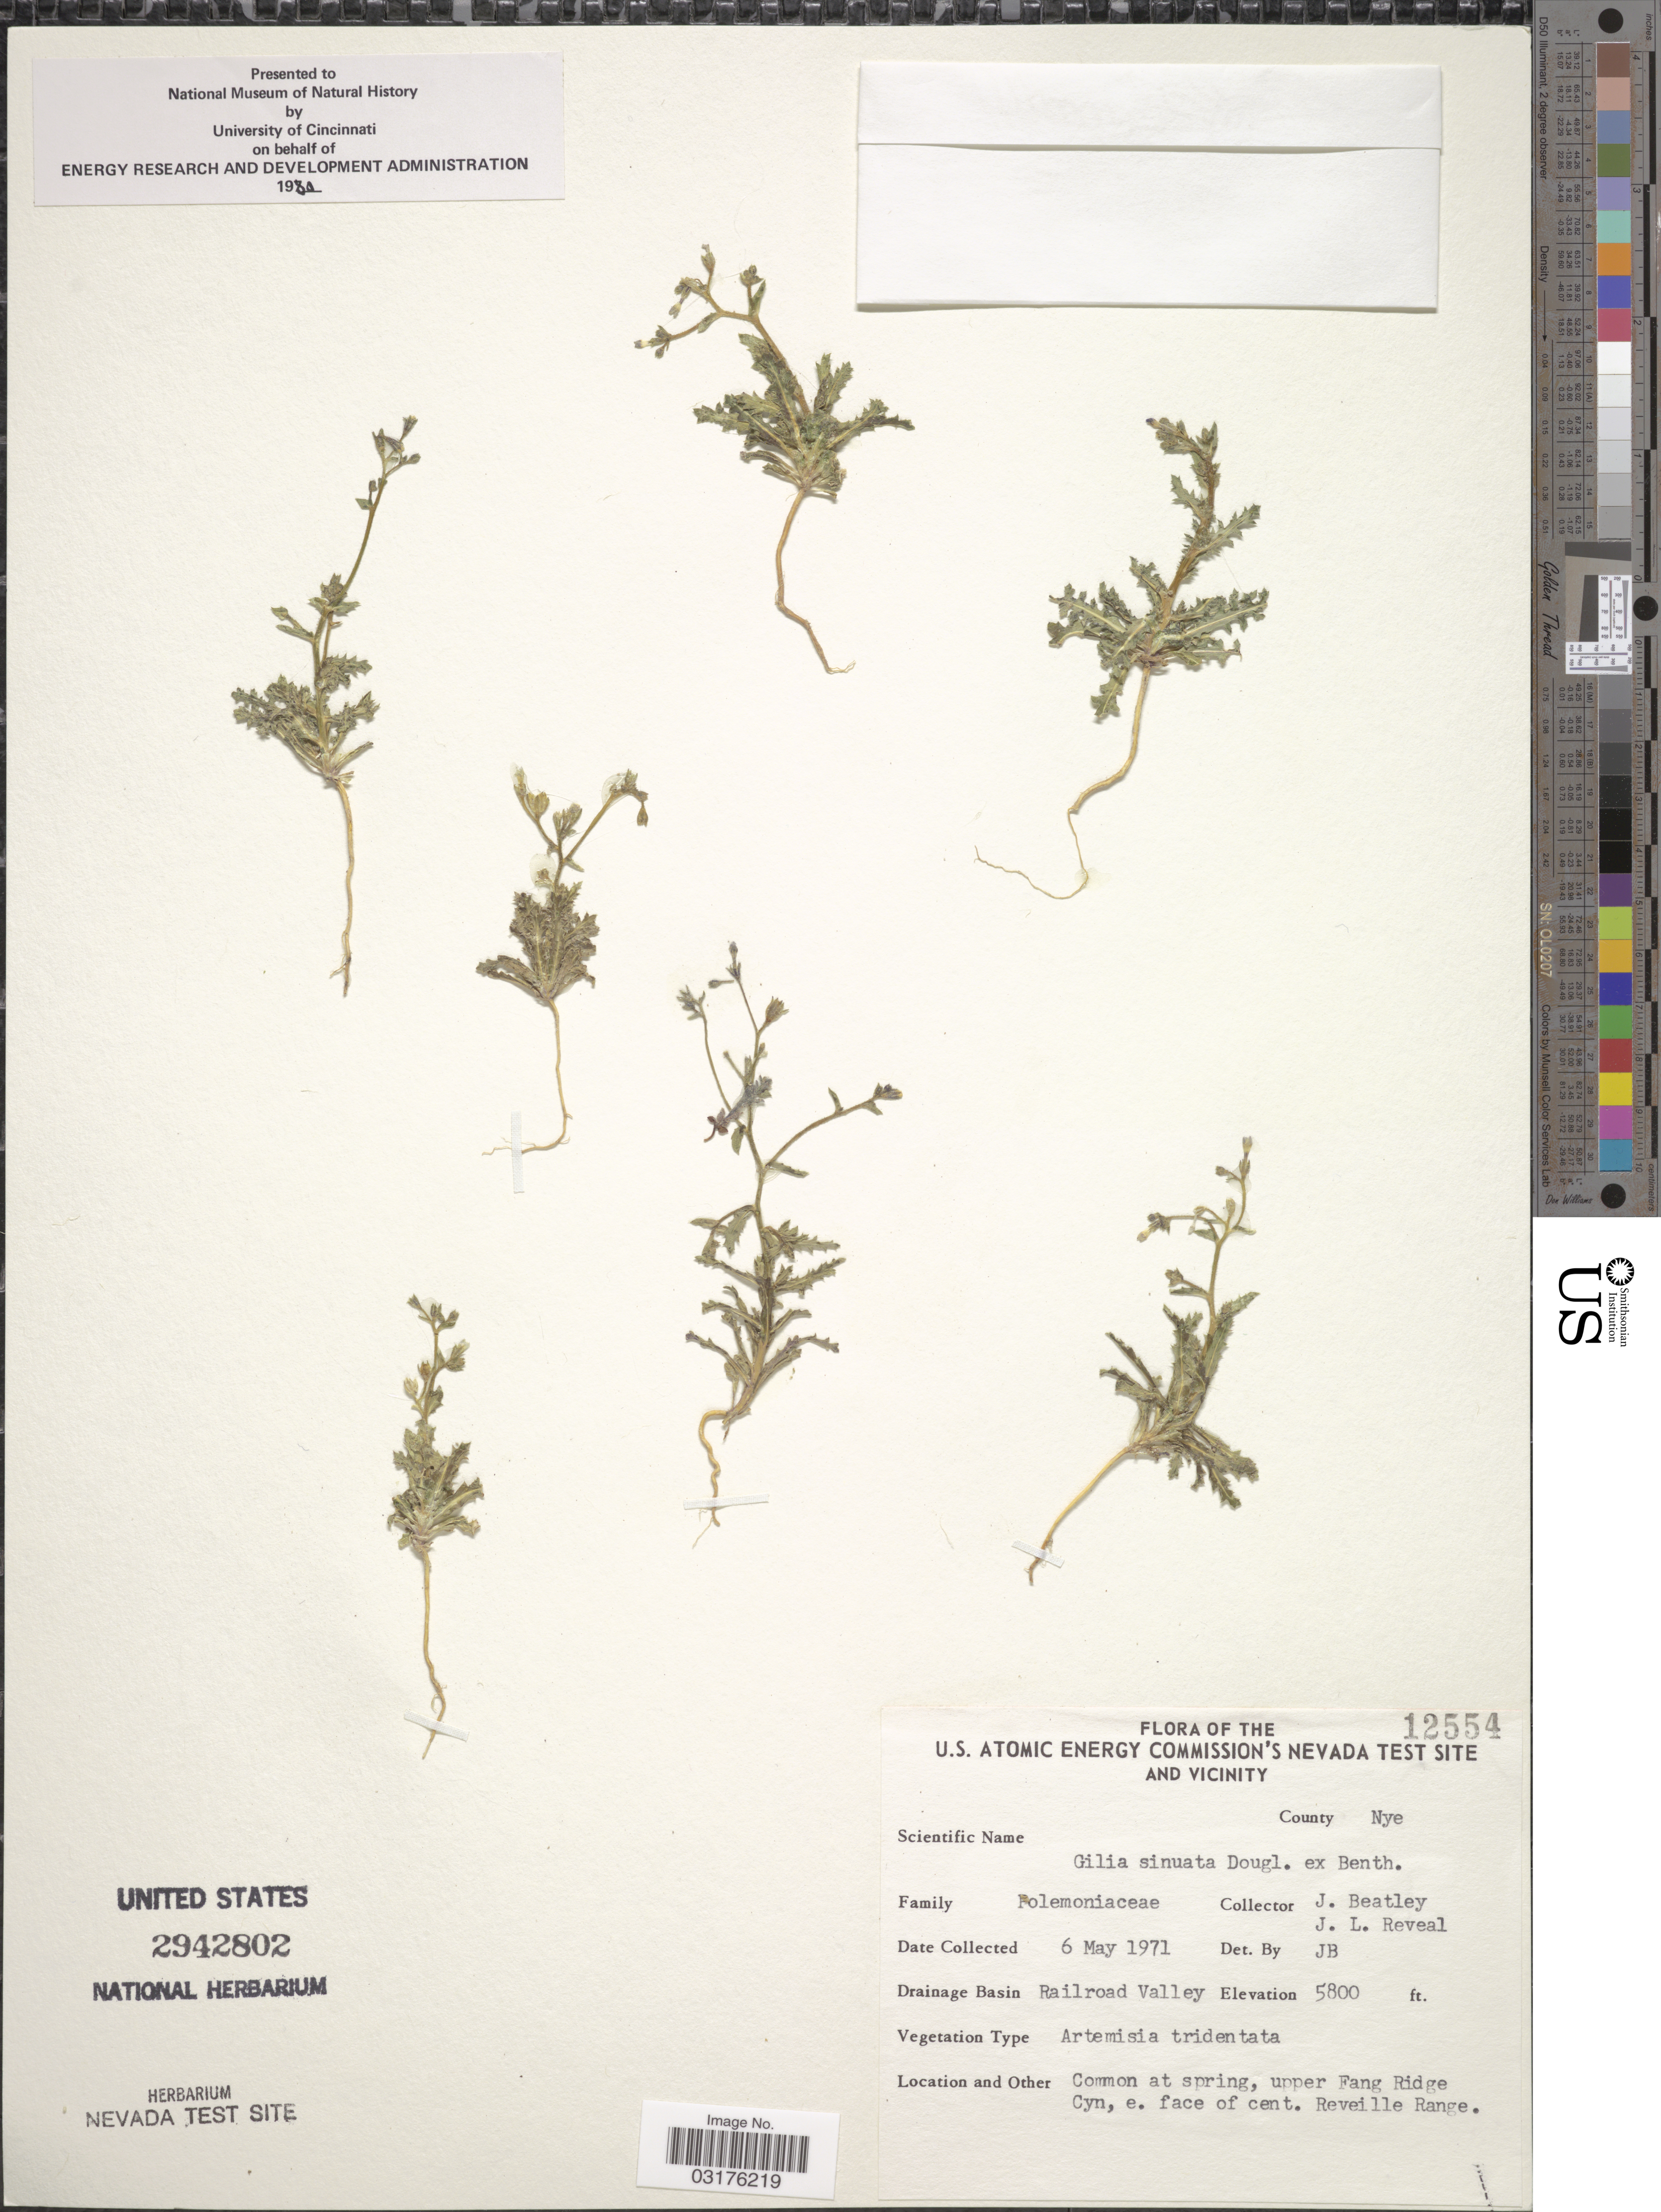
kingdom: Plantae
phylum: Tracheophyta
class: Magnoliopsida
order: Ericales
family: Polemoniaceae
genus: Gilia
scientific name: Gilia sinuata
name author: Douglas ex Benth.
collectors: J. C. Beatley & J. L. Reveal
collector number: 12554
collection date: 1971-05-06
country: United States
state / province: Nevada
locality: The U.S. Atomic Energy Commission's Nevada Test Site And Vicinity, County Nye, Drainage Basin Railroad Valley, Common at spring, upper Fang Ridge Cyn, e. face of cent. Reveille Range.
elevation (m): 1768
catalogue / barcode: US 2942802